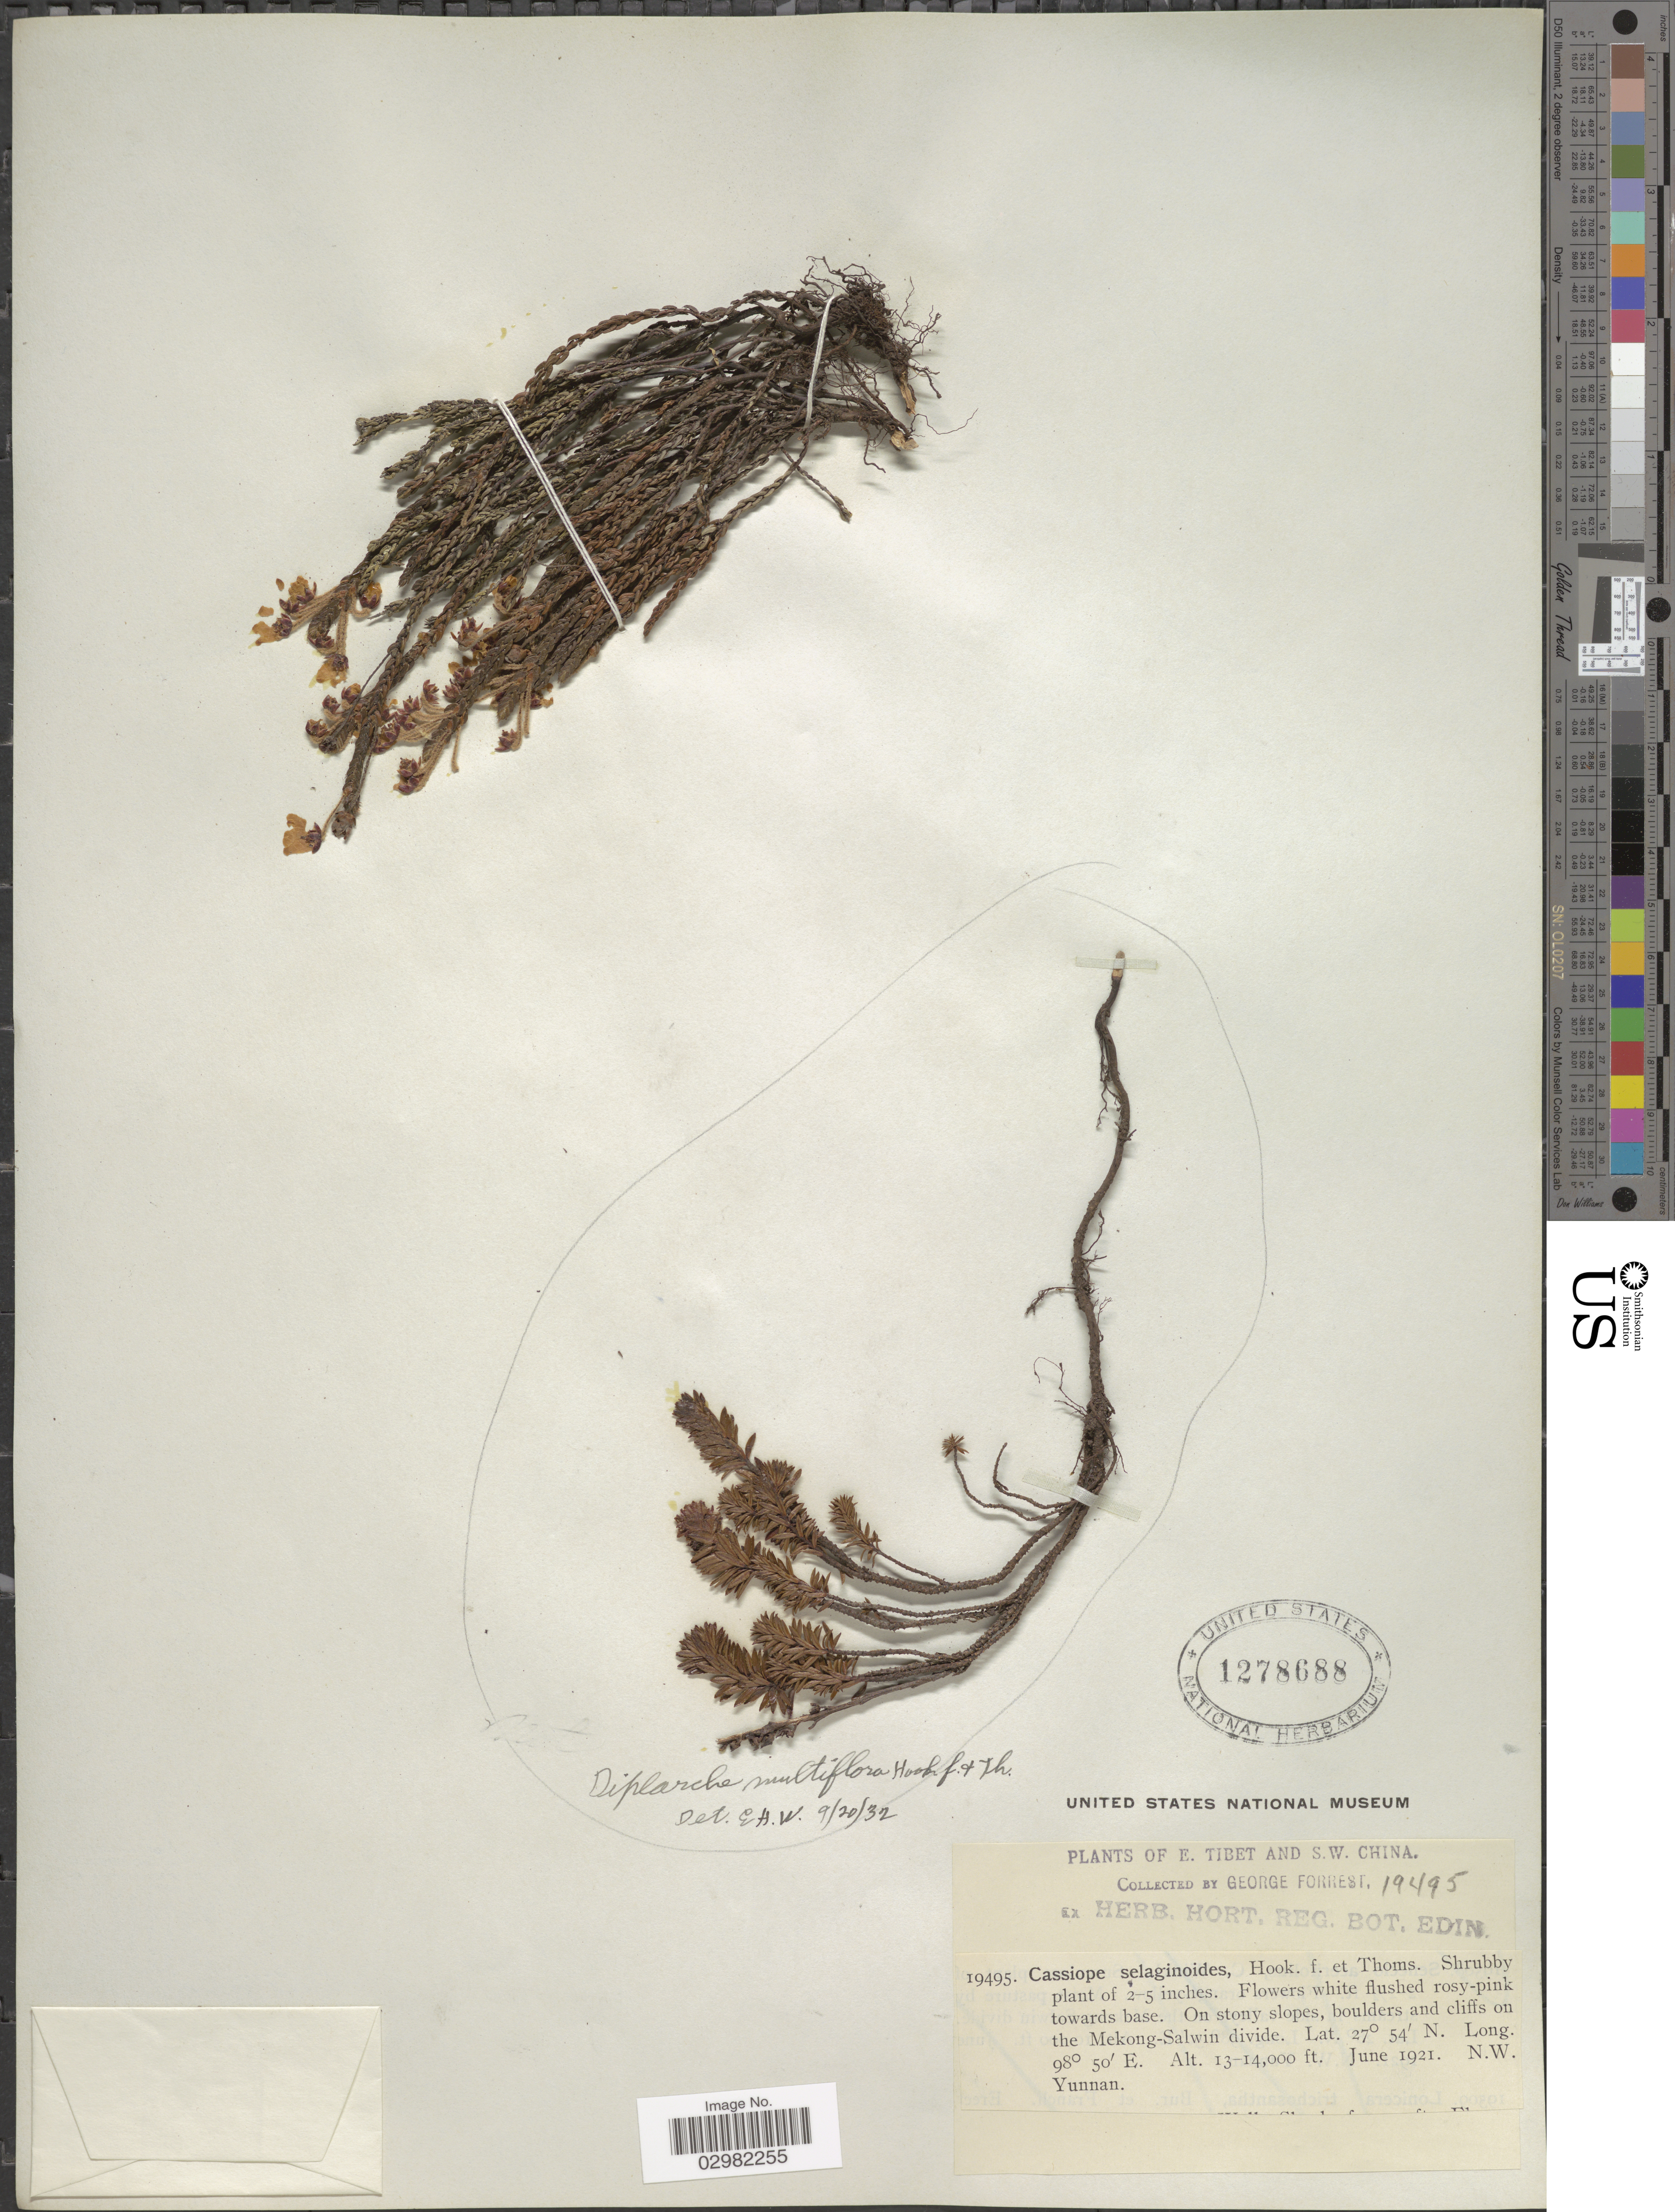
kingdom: Plantae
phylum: Tracheophyta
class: Magnoliopsida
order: Ericales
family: Ericaceae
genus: Cassiope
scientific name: Cassiope selaginoides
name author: Hook. f. & Thomson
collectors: G. Forrest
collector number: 19495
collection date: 1921-06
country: China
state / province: Yunnan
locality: E. Tibet and S.W. China, On stony slopes, boulders and cliffs on the Mekong-Salwin divide, N.W. Yunnan.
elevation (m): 3962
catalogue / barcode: US 1278688